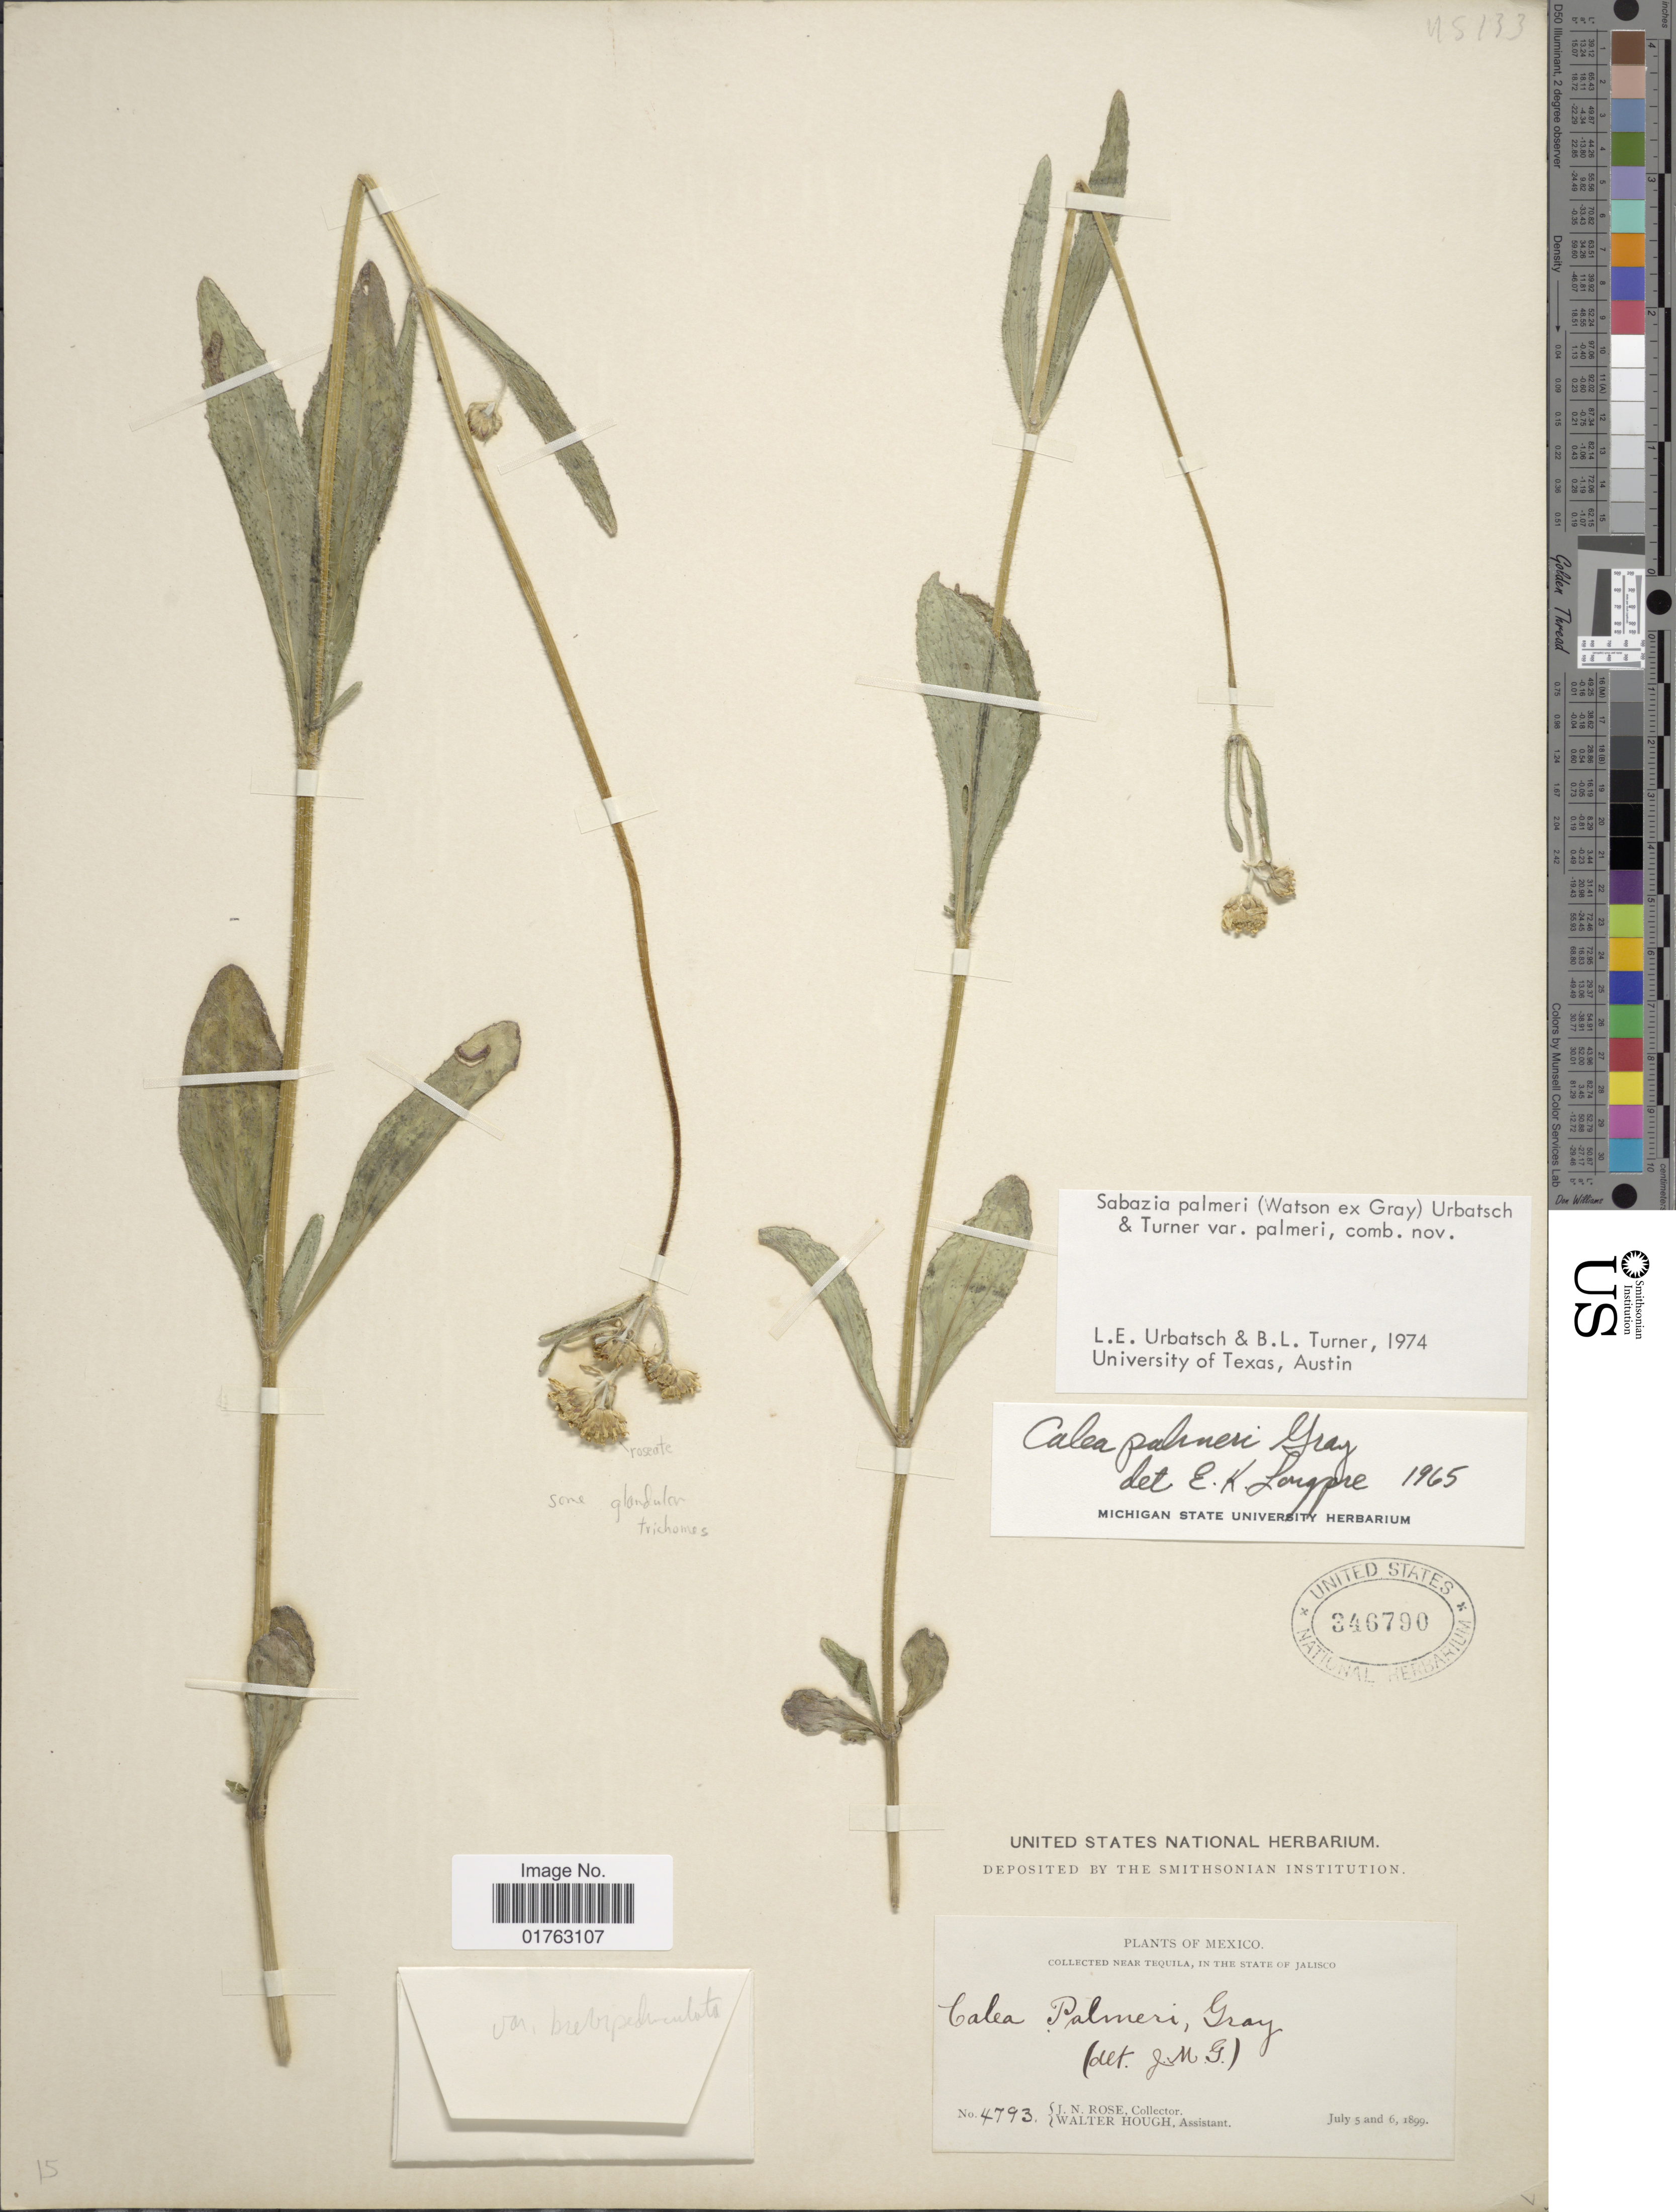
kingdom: Plantae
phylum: Tracheophyta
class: Magnoliopsida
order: Asterales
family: Asteraceae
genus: Sabazia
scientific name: Sabazia palmeri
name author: (S. Watson ex A. Gray) & B.L. Turner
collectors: J. N. Rose & W. Hough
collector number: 4793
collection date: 1899-07-05/1899-07-06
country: Mexico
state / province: Jalisco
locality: Near Tequila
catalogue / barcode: US 346790